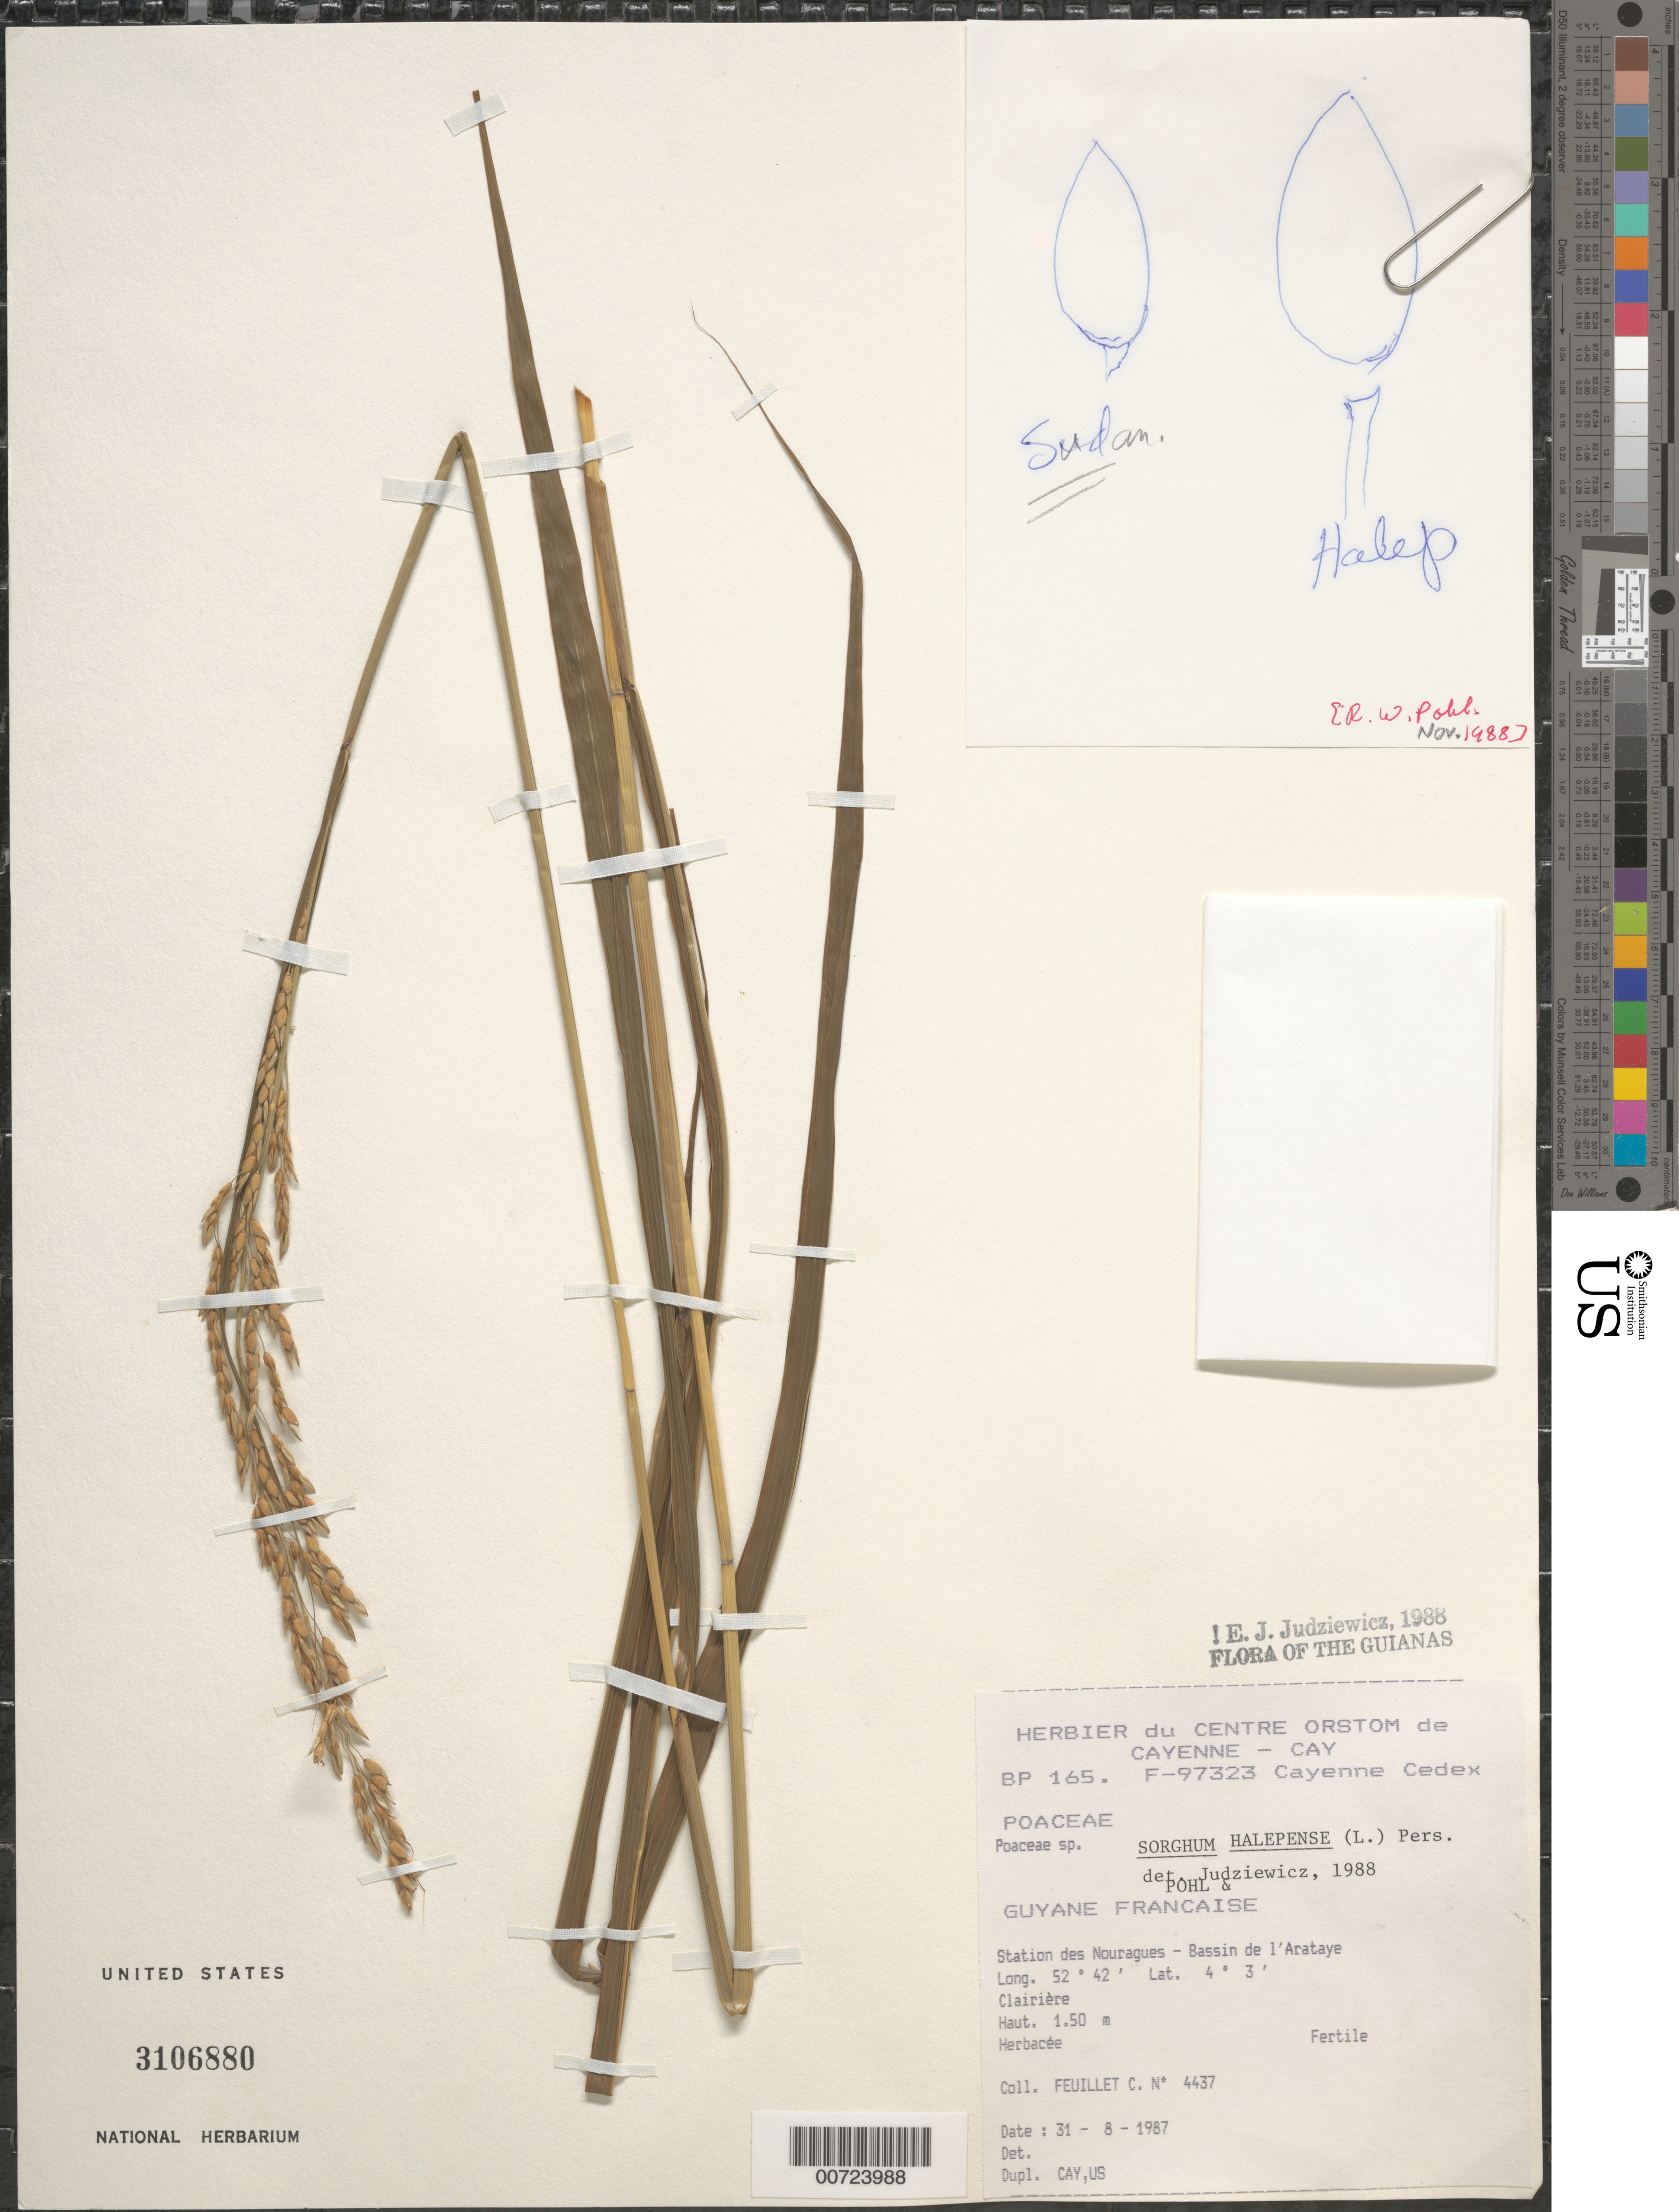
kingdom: Plantae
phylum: Tracheophyta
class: Liliopsida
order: Poales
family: Poaceae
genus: Sorghum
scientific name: Sorghum halepense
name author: (L.) Pers.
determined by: Judziewicz, E. J.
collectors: C. Feuillet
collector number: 4437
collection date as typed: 31 Aug 1987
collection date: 1987-08-31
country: French Guiana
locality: Station des Nouragues, Bassin de l'Arataye, Clairiére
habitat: Clearing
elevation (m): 250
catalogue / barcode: US 3106880